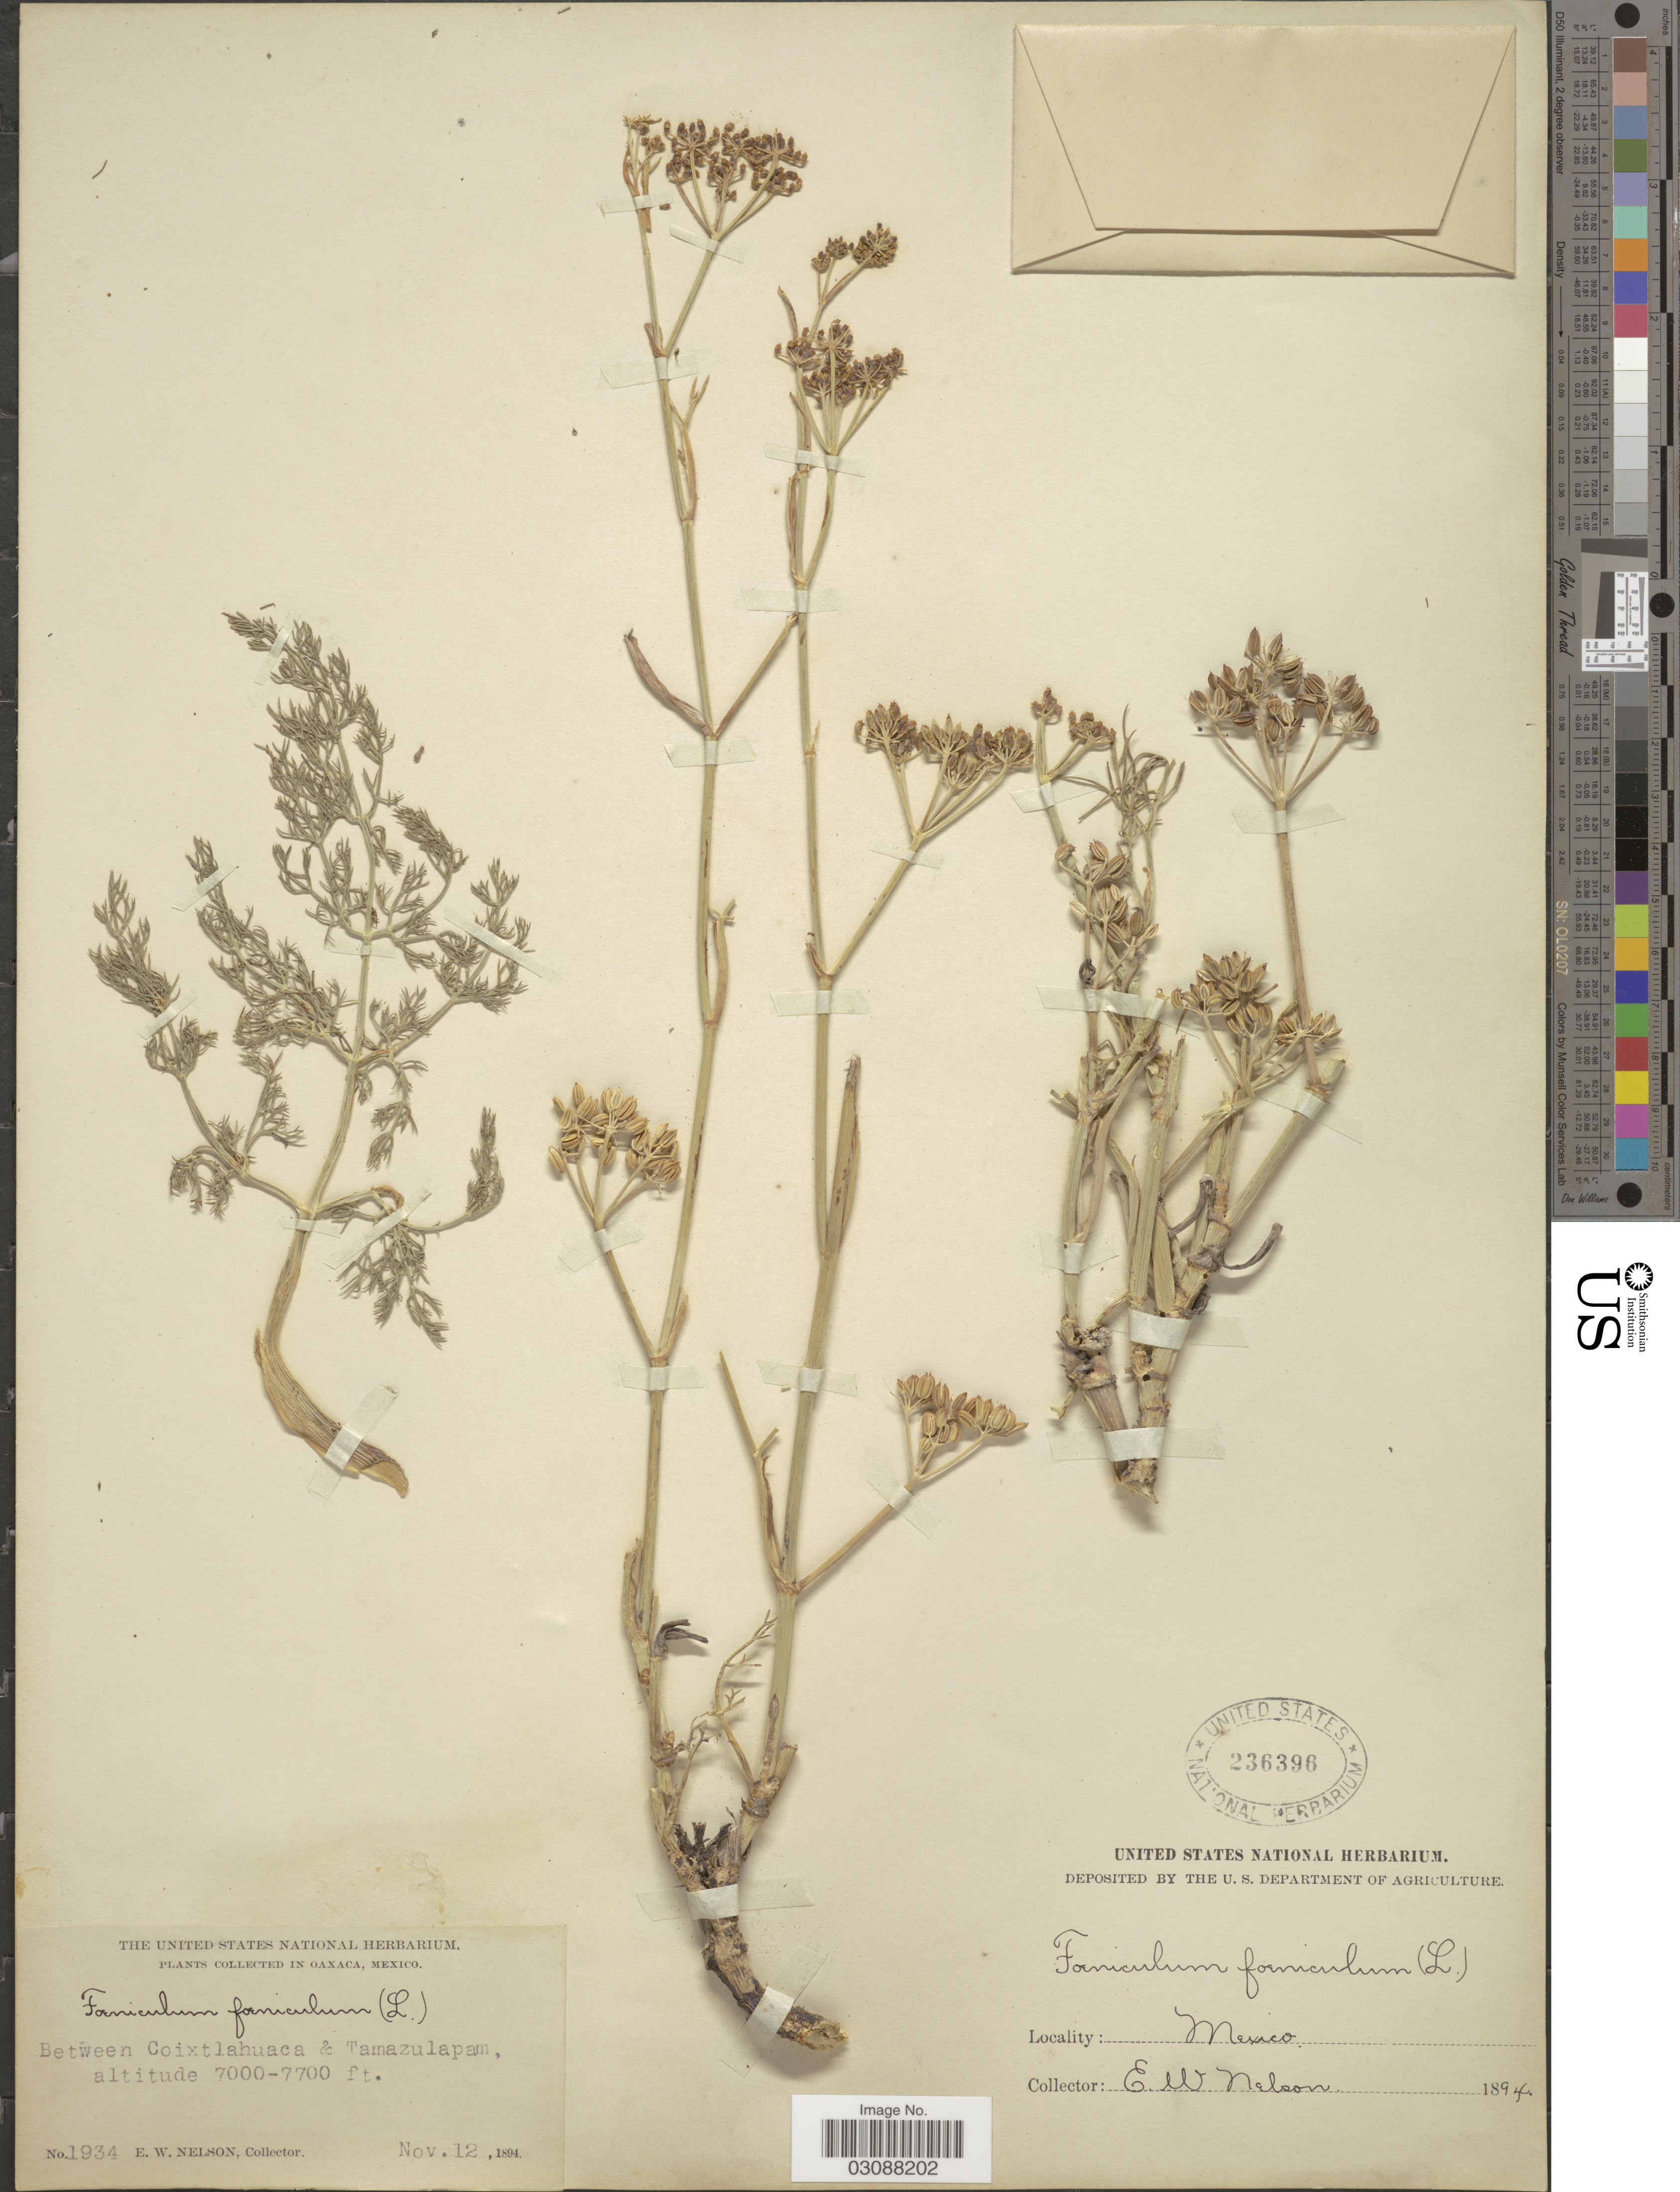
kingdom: Plantae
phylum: Tracheophyta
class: Magnoliopsida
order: Apiales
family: Apiaceae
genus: Foeniculum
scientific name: Foeniculum vulgare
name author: Mill.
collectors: E. W. Nelson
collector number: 1934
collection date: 1894-11-12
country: Mexico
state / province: Oaxaca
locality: Between Coixtlahuaca & Tamazulapam.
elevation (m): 2134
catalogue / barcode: US 236396